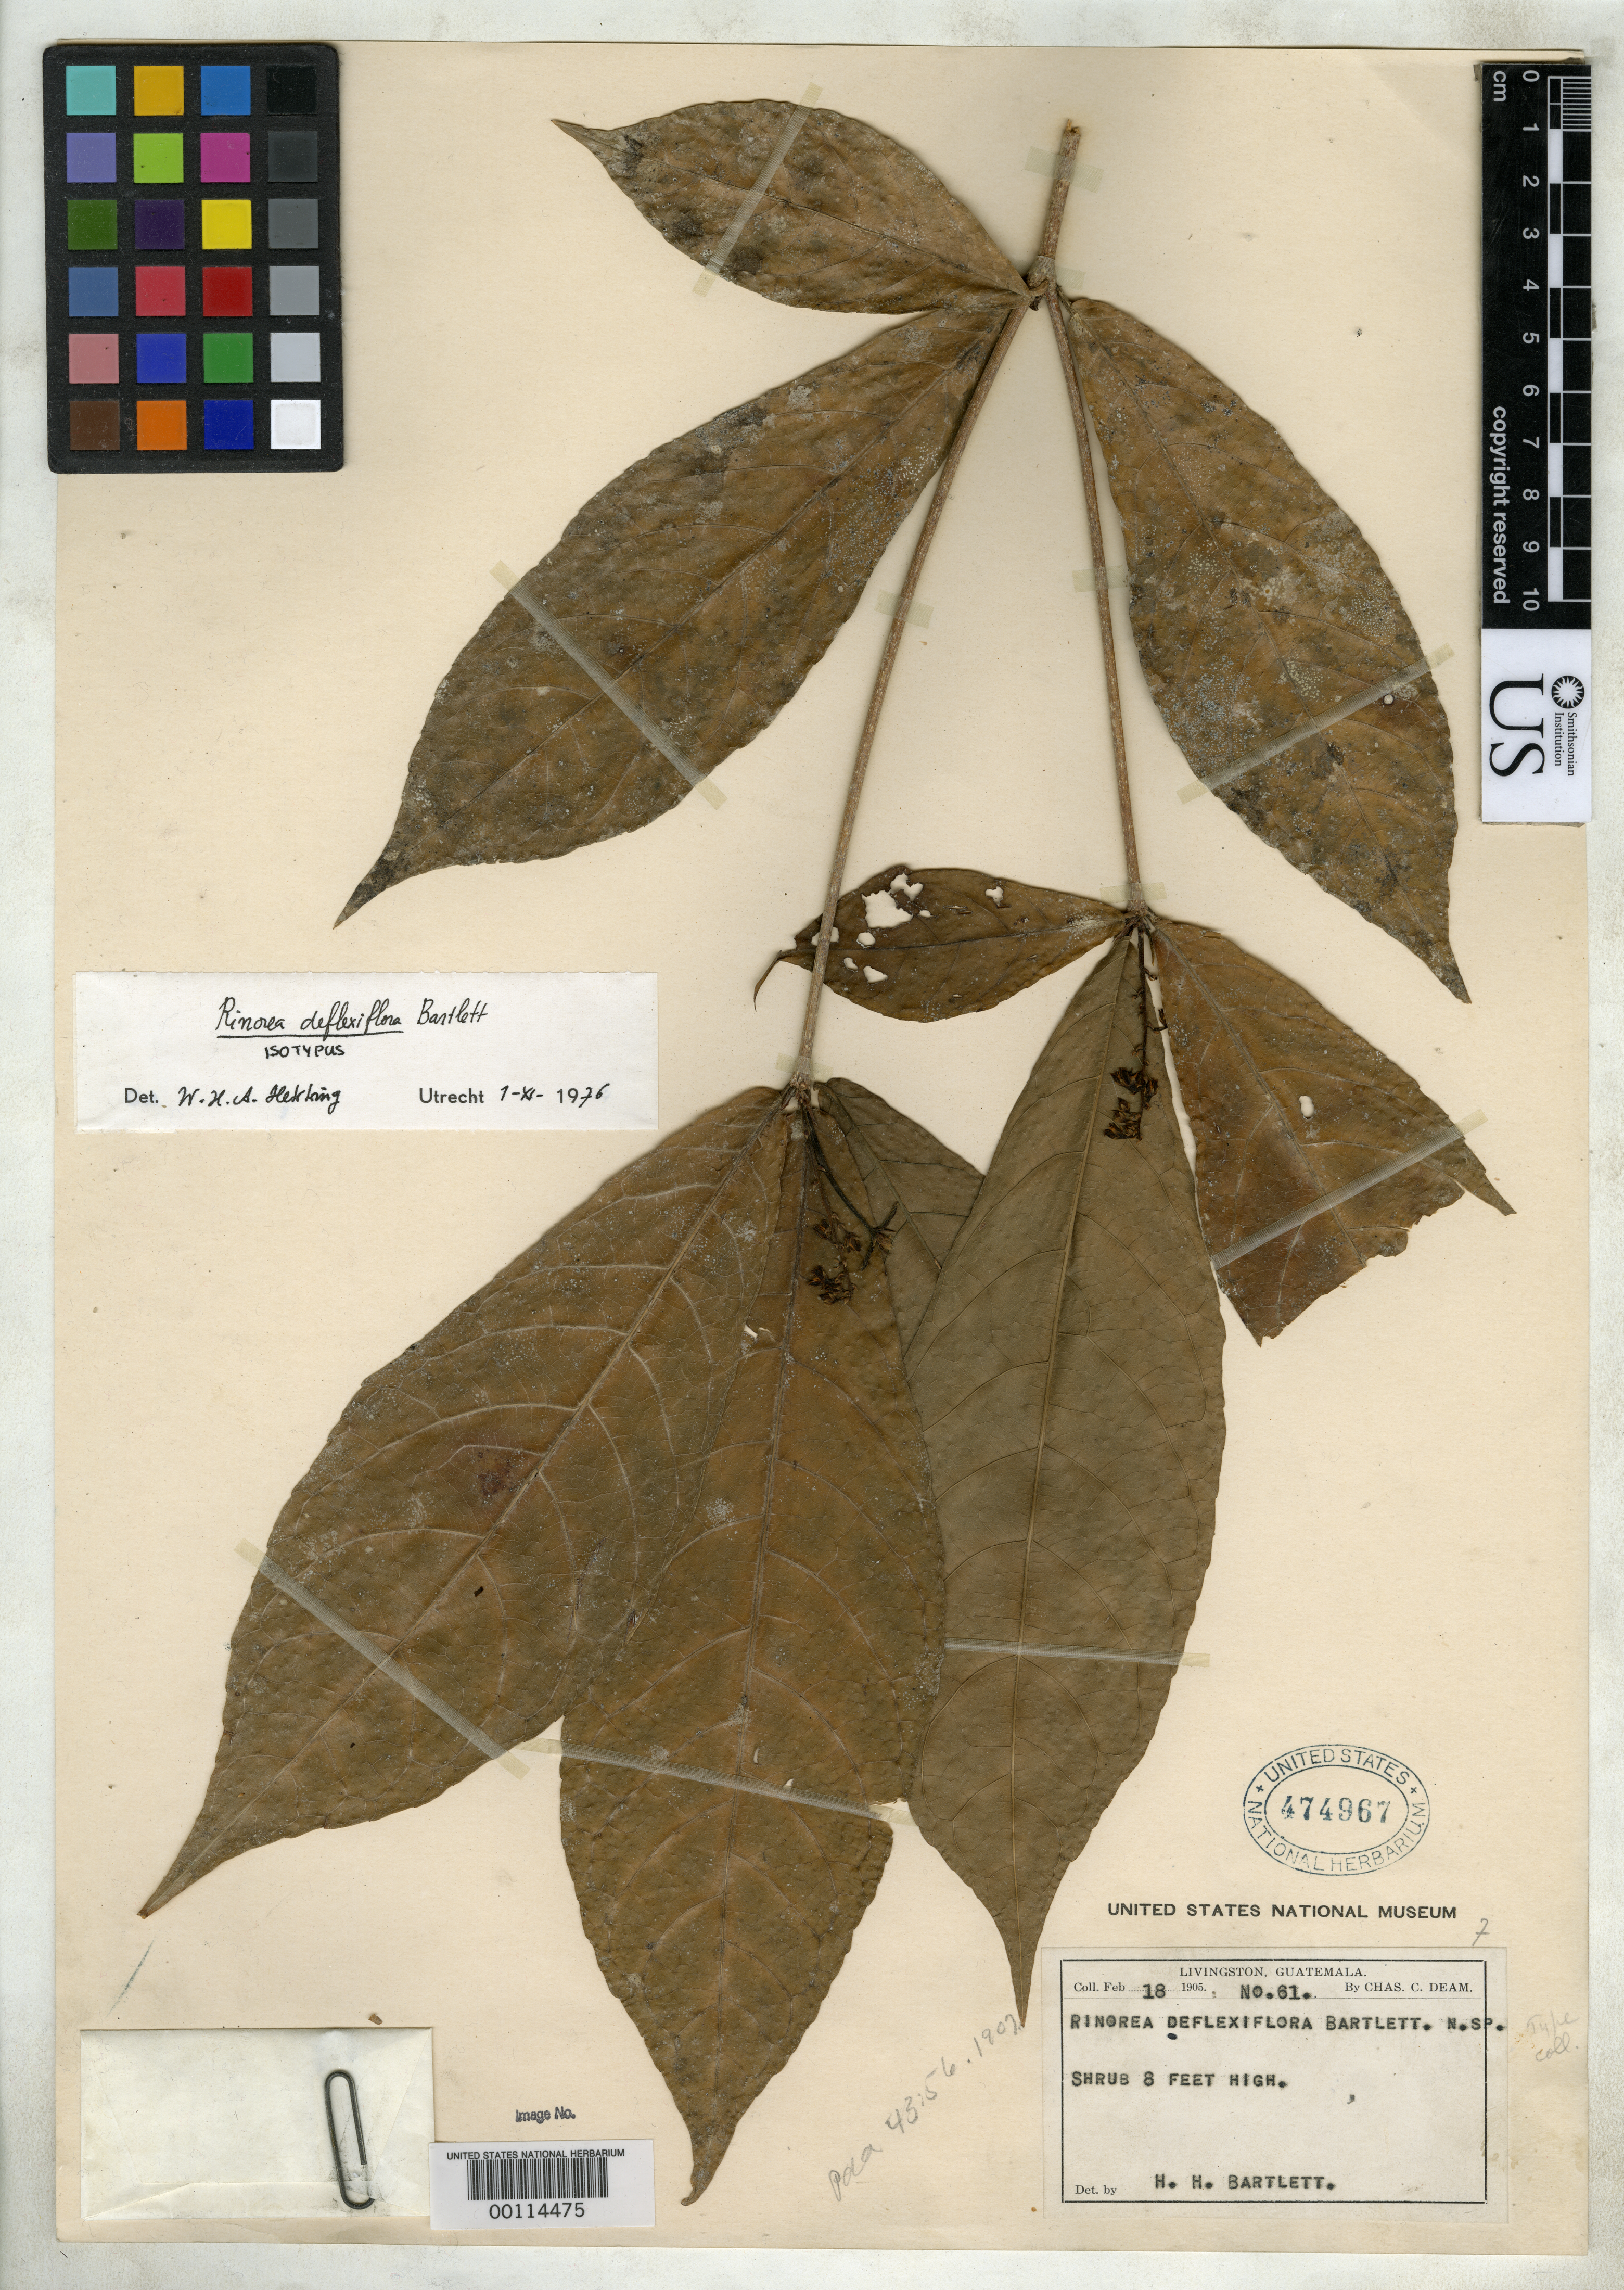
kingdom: Plantae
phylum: Tracheophyta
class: Magnoliopsida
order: Malpighiales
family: Violaceae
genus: Rinorea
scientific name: Rinorea deflexiflora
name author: Bartlett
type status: Isotype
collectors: C. C. Deam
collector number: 61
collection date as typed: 18 Feb 1905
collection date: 1905-02-18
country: Guatemala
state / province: Izabal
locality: Livingston.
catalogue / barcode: US 474967